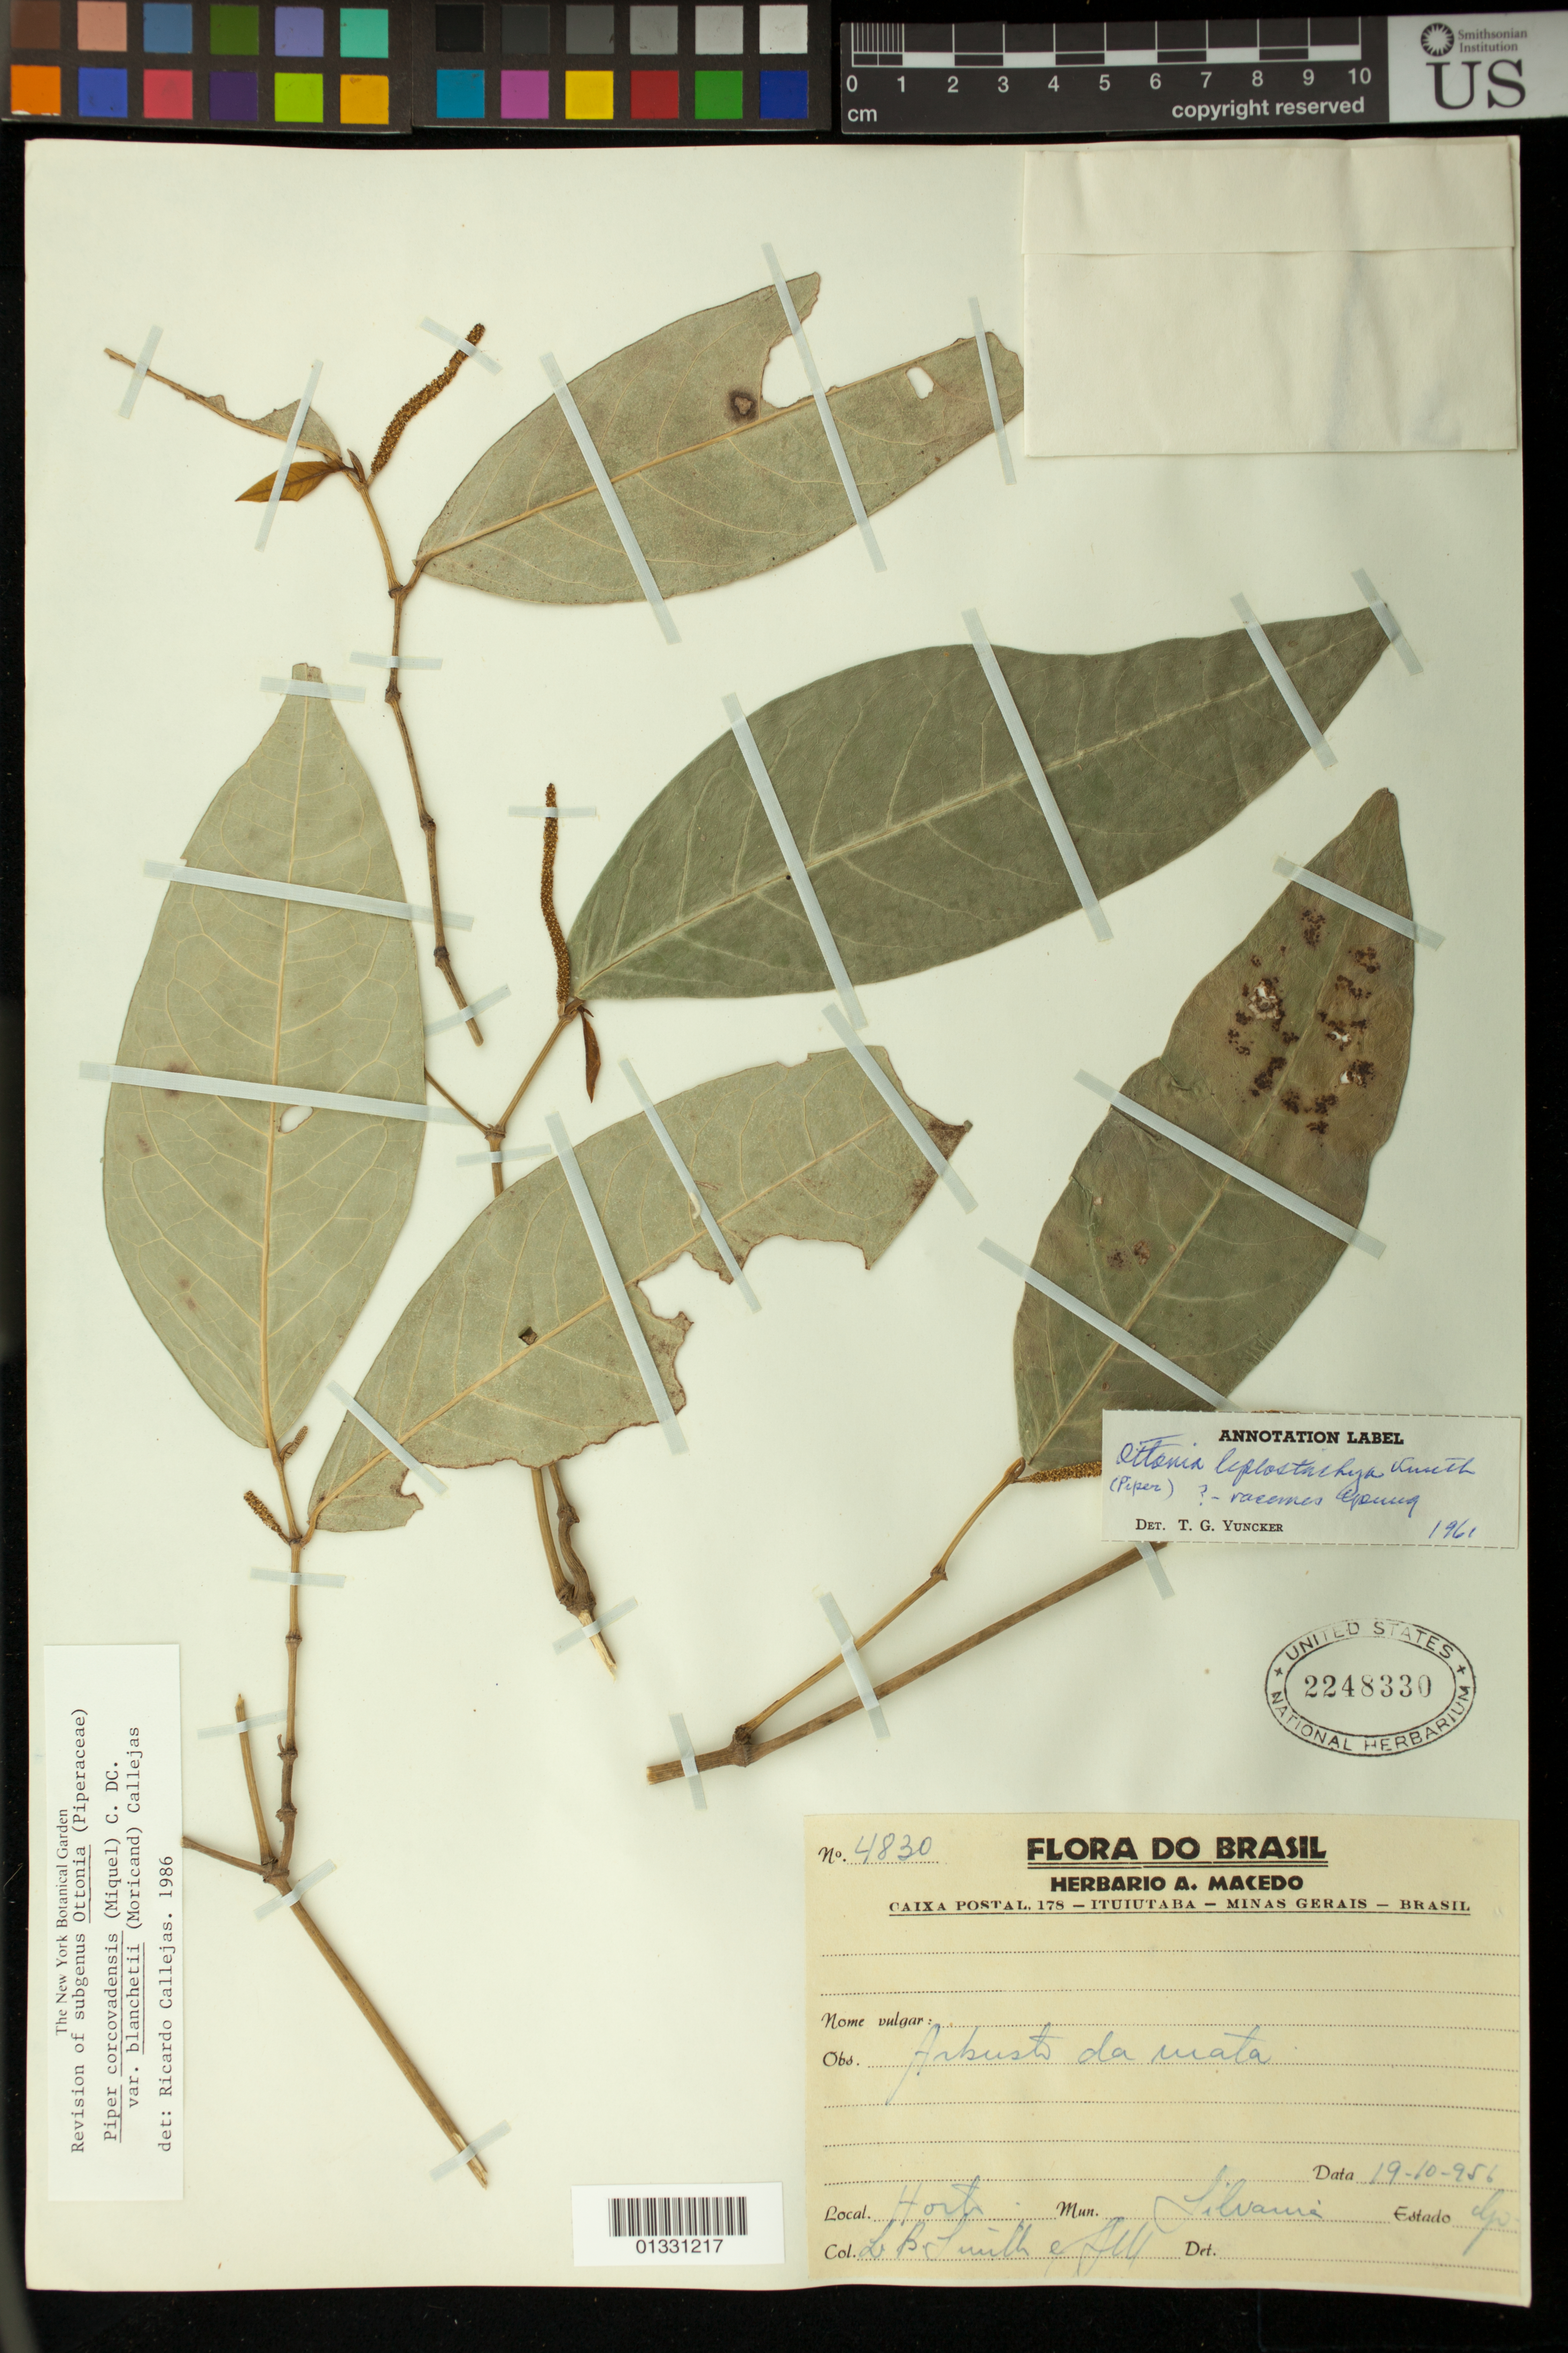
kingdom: Plantae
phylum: Tracheophyta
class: Magnoliopsida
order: Piperales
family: Piperaceae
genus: Piper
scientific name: Piper corcovadense var. blanchetii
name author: (Moricand) Callejas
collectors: L. Smith & A. Macedo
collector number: AM 4830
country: Brazil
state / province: Goiás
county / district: Silvânia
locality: Horto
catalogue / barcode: US 2248330